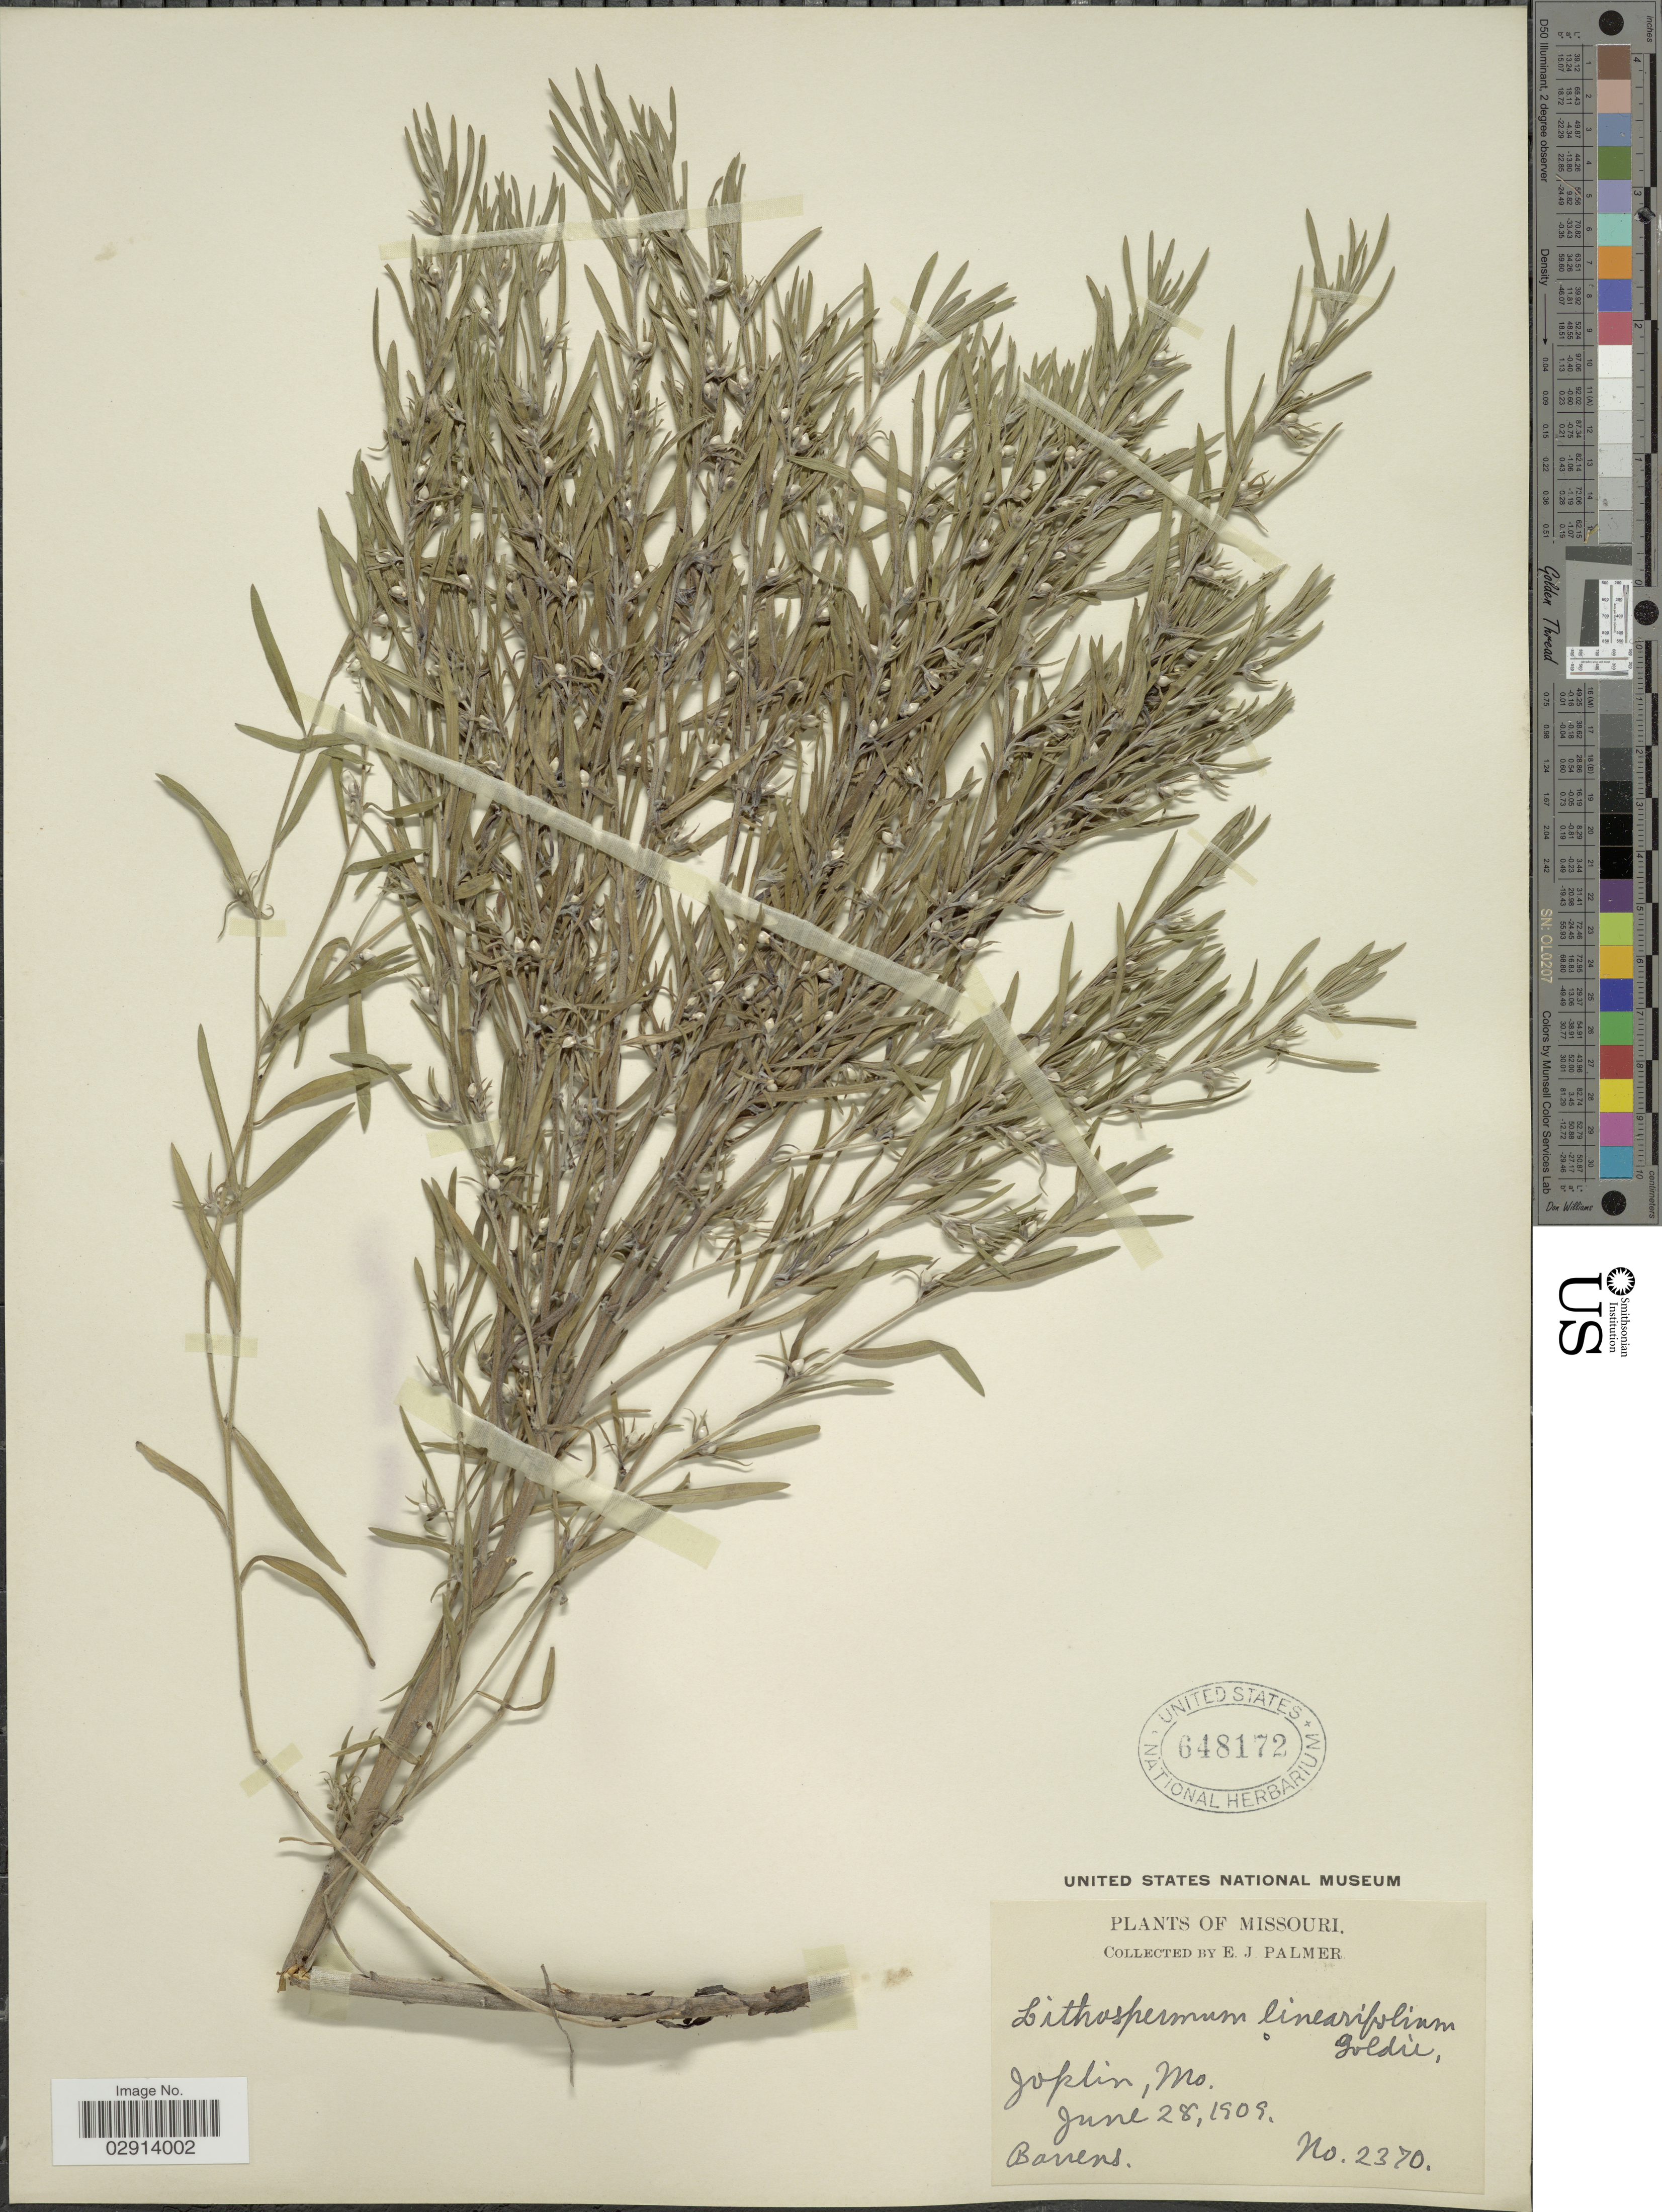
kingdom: Plantae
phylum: Tracheophyta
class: Magnoliopsida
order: Boraginales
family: Boraginaceae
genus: Lithospermum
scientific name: Lithospermum incisum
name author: Lehm.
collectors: E. J. Palmer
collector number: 2370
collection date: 1909-06-28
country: United States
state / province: Missouri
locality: Joplin.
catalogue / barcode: US 648172